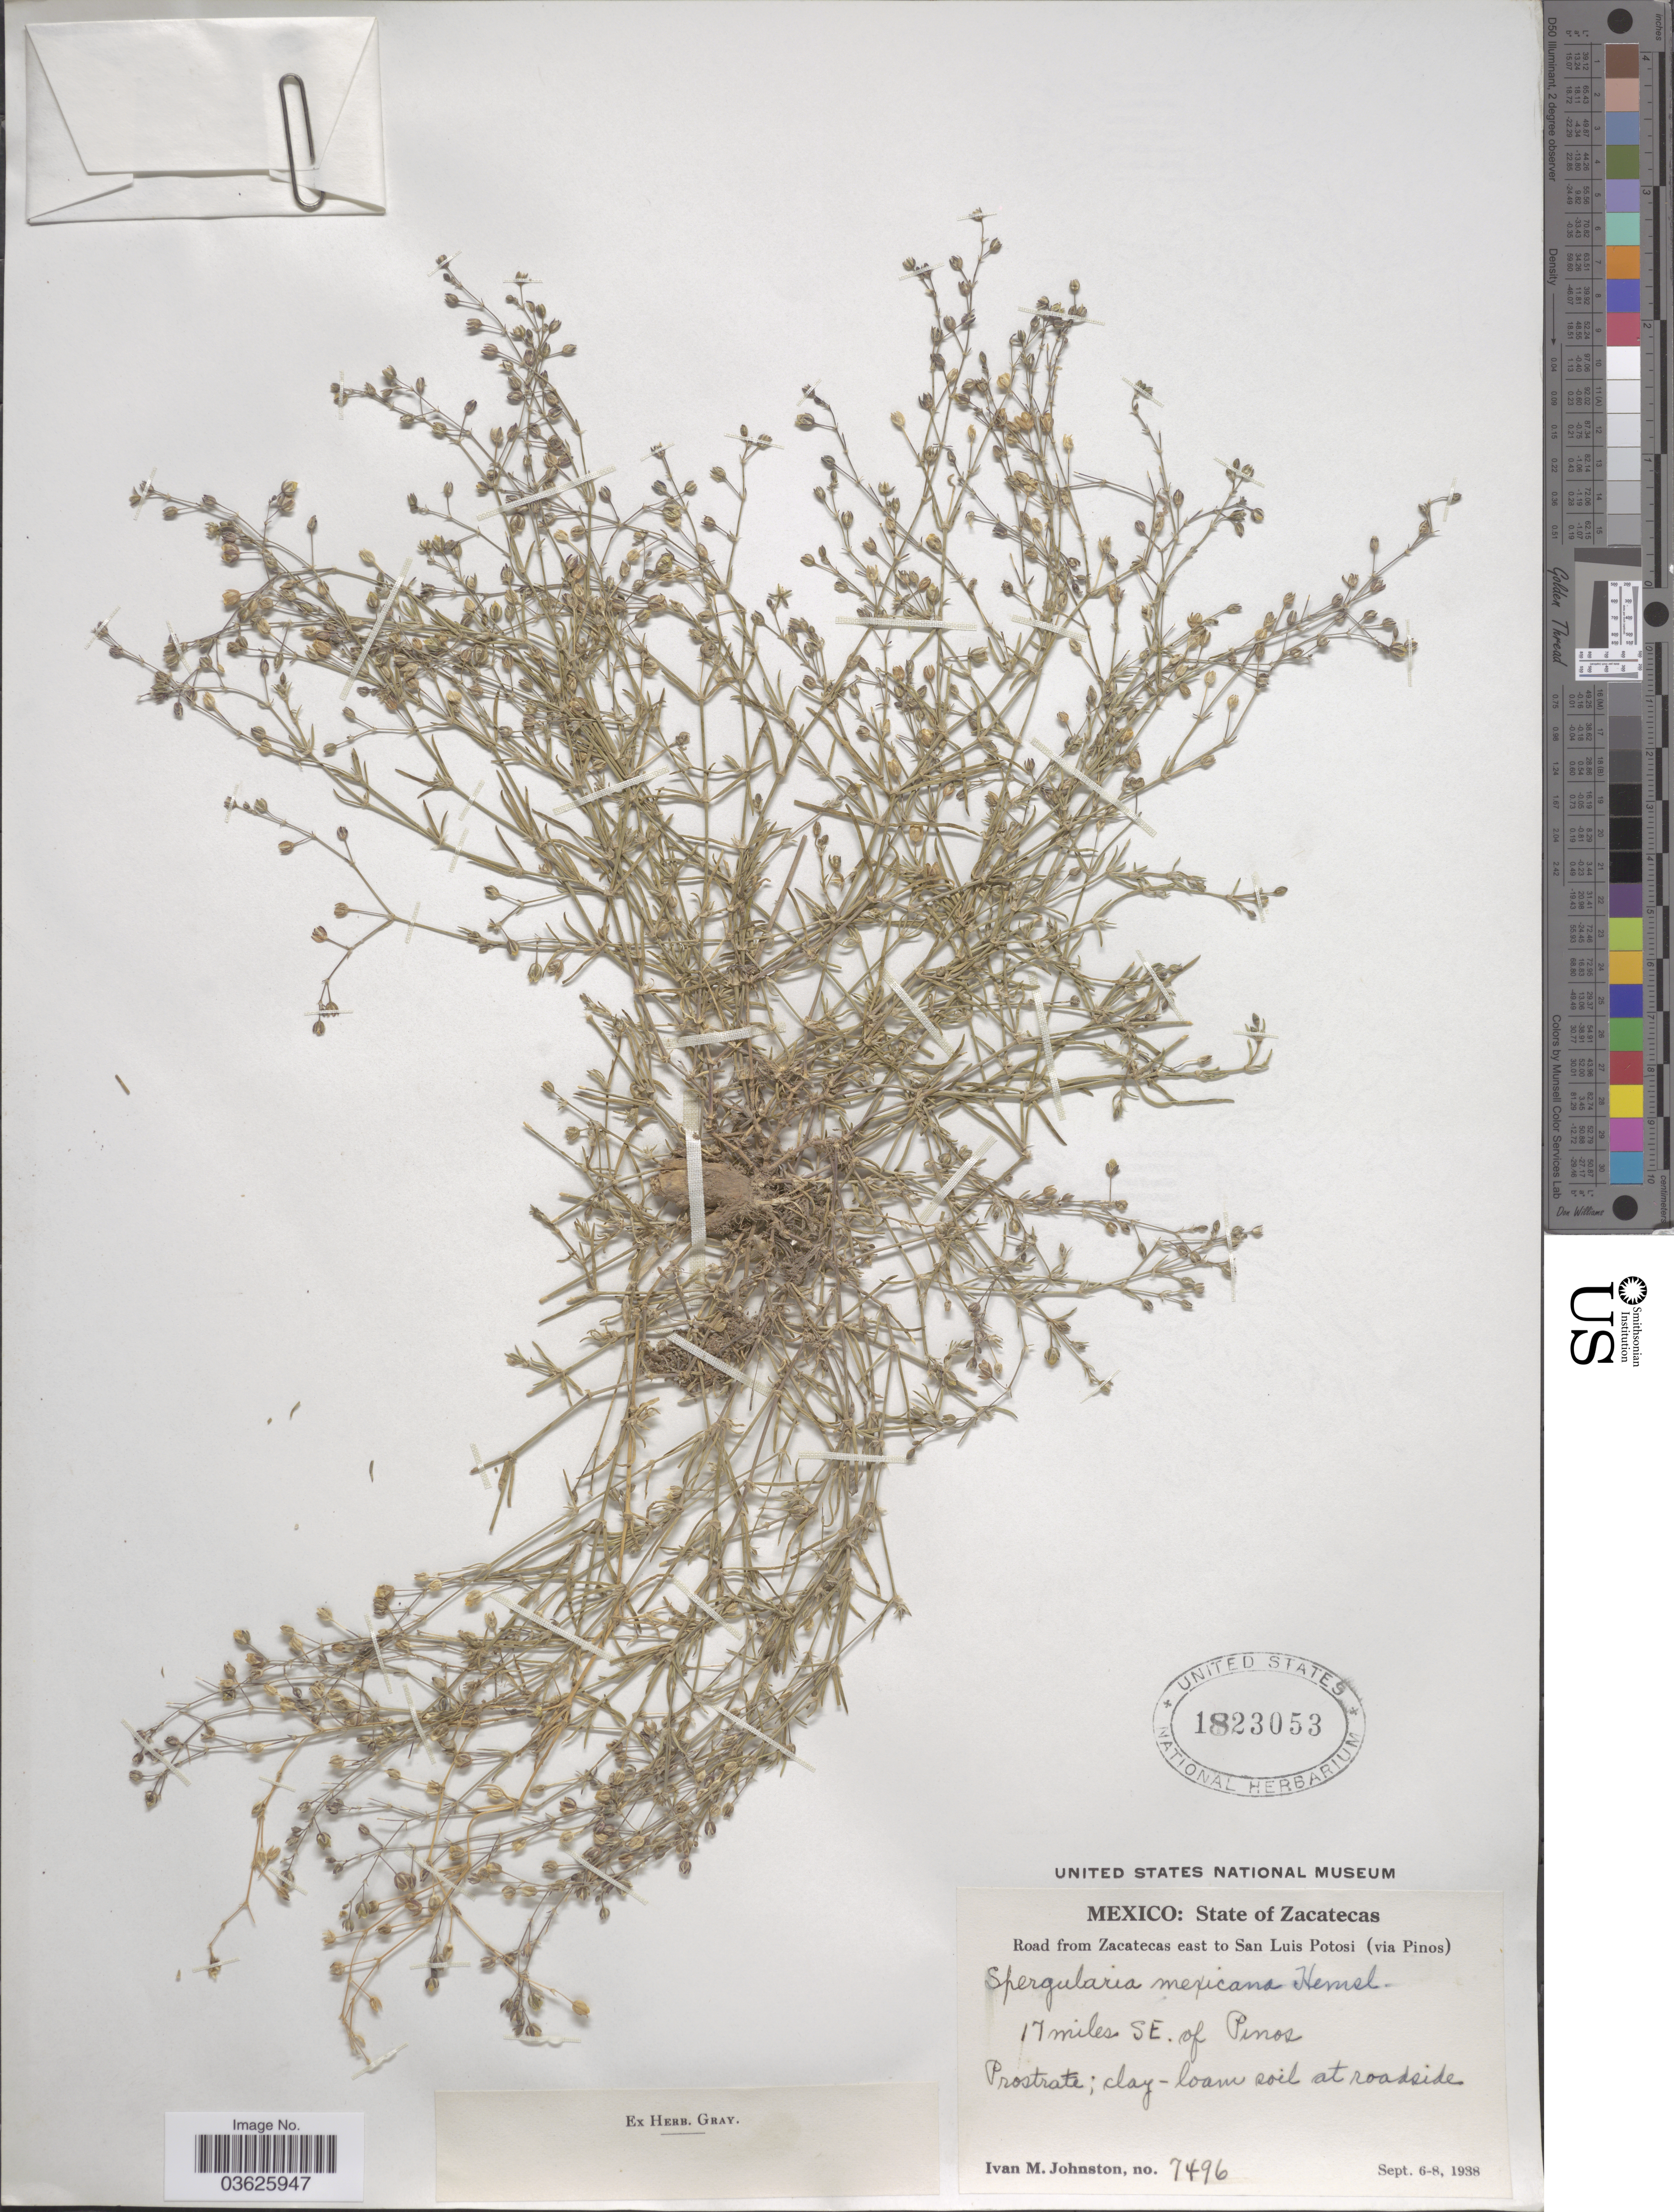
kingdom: Plantae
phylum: Tracheophyta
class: Magnoliopsida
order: Caryophyllales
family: Caryophyllaceae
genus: Tissa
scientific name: Tissa mexicana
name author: Britton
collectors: I.M. Johnston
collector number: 7496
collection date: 1938-09-06/1938-09-08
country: Mexico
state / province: Zacatecas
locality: Road from Zacatecas east to San Luis Potosi (via Pinos). 17 miles SE. of Pinos.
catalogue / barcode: US 1823053